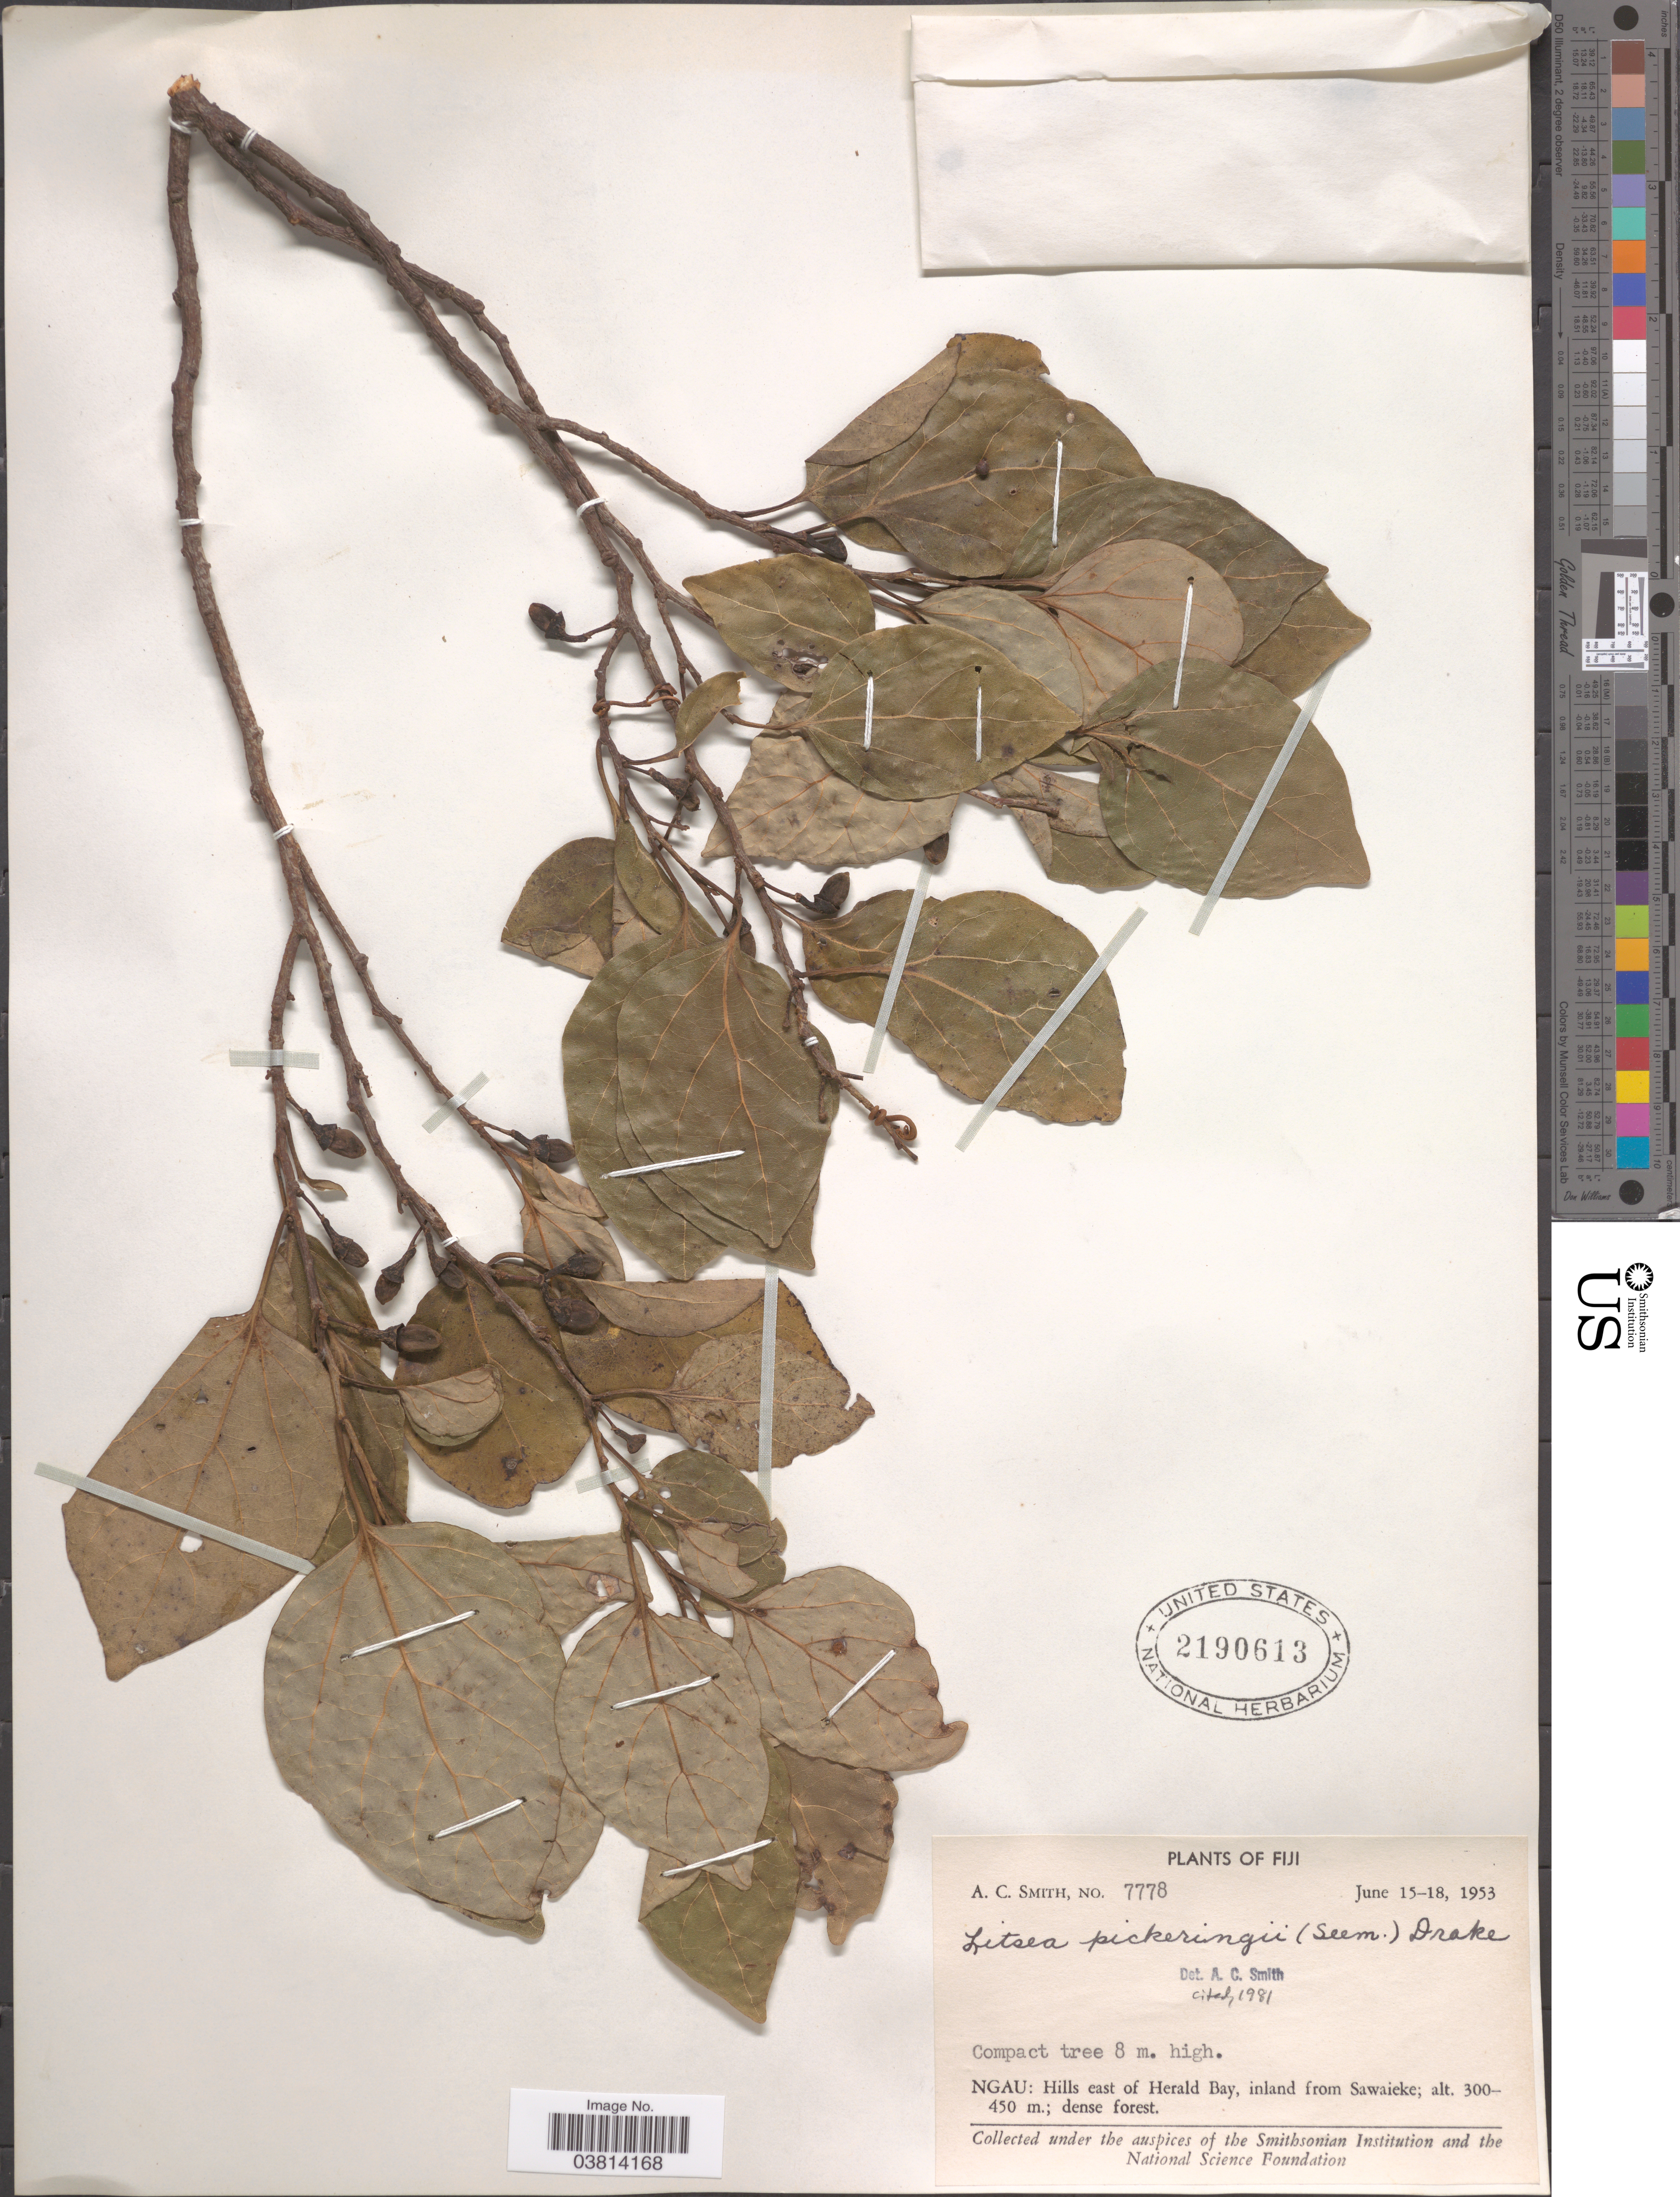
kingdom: Plantae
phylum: Tracheophyta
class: Magnoliopsida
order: Laurales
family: Lauraceae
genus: Litsea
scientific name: Litsea pickeringii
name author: Benth. & Hook. f. ex Drake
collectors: A. C. Smith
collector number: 7778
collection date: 1953-06-15/1953-06-18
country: Fiji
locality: Ngau: Hills east of Herald Bay, inland from Sawaieke.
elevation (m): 300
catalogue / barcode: US 2190613